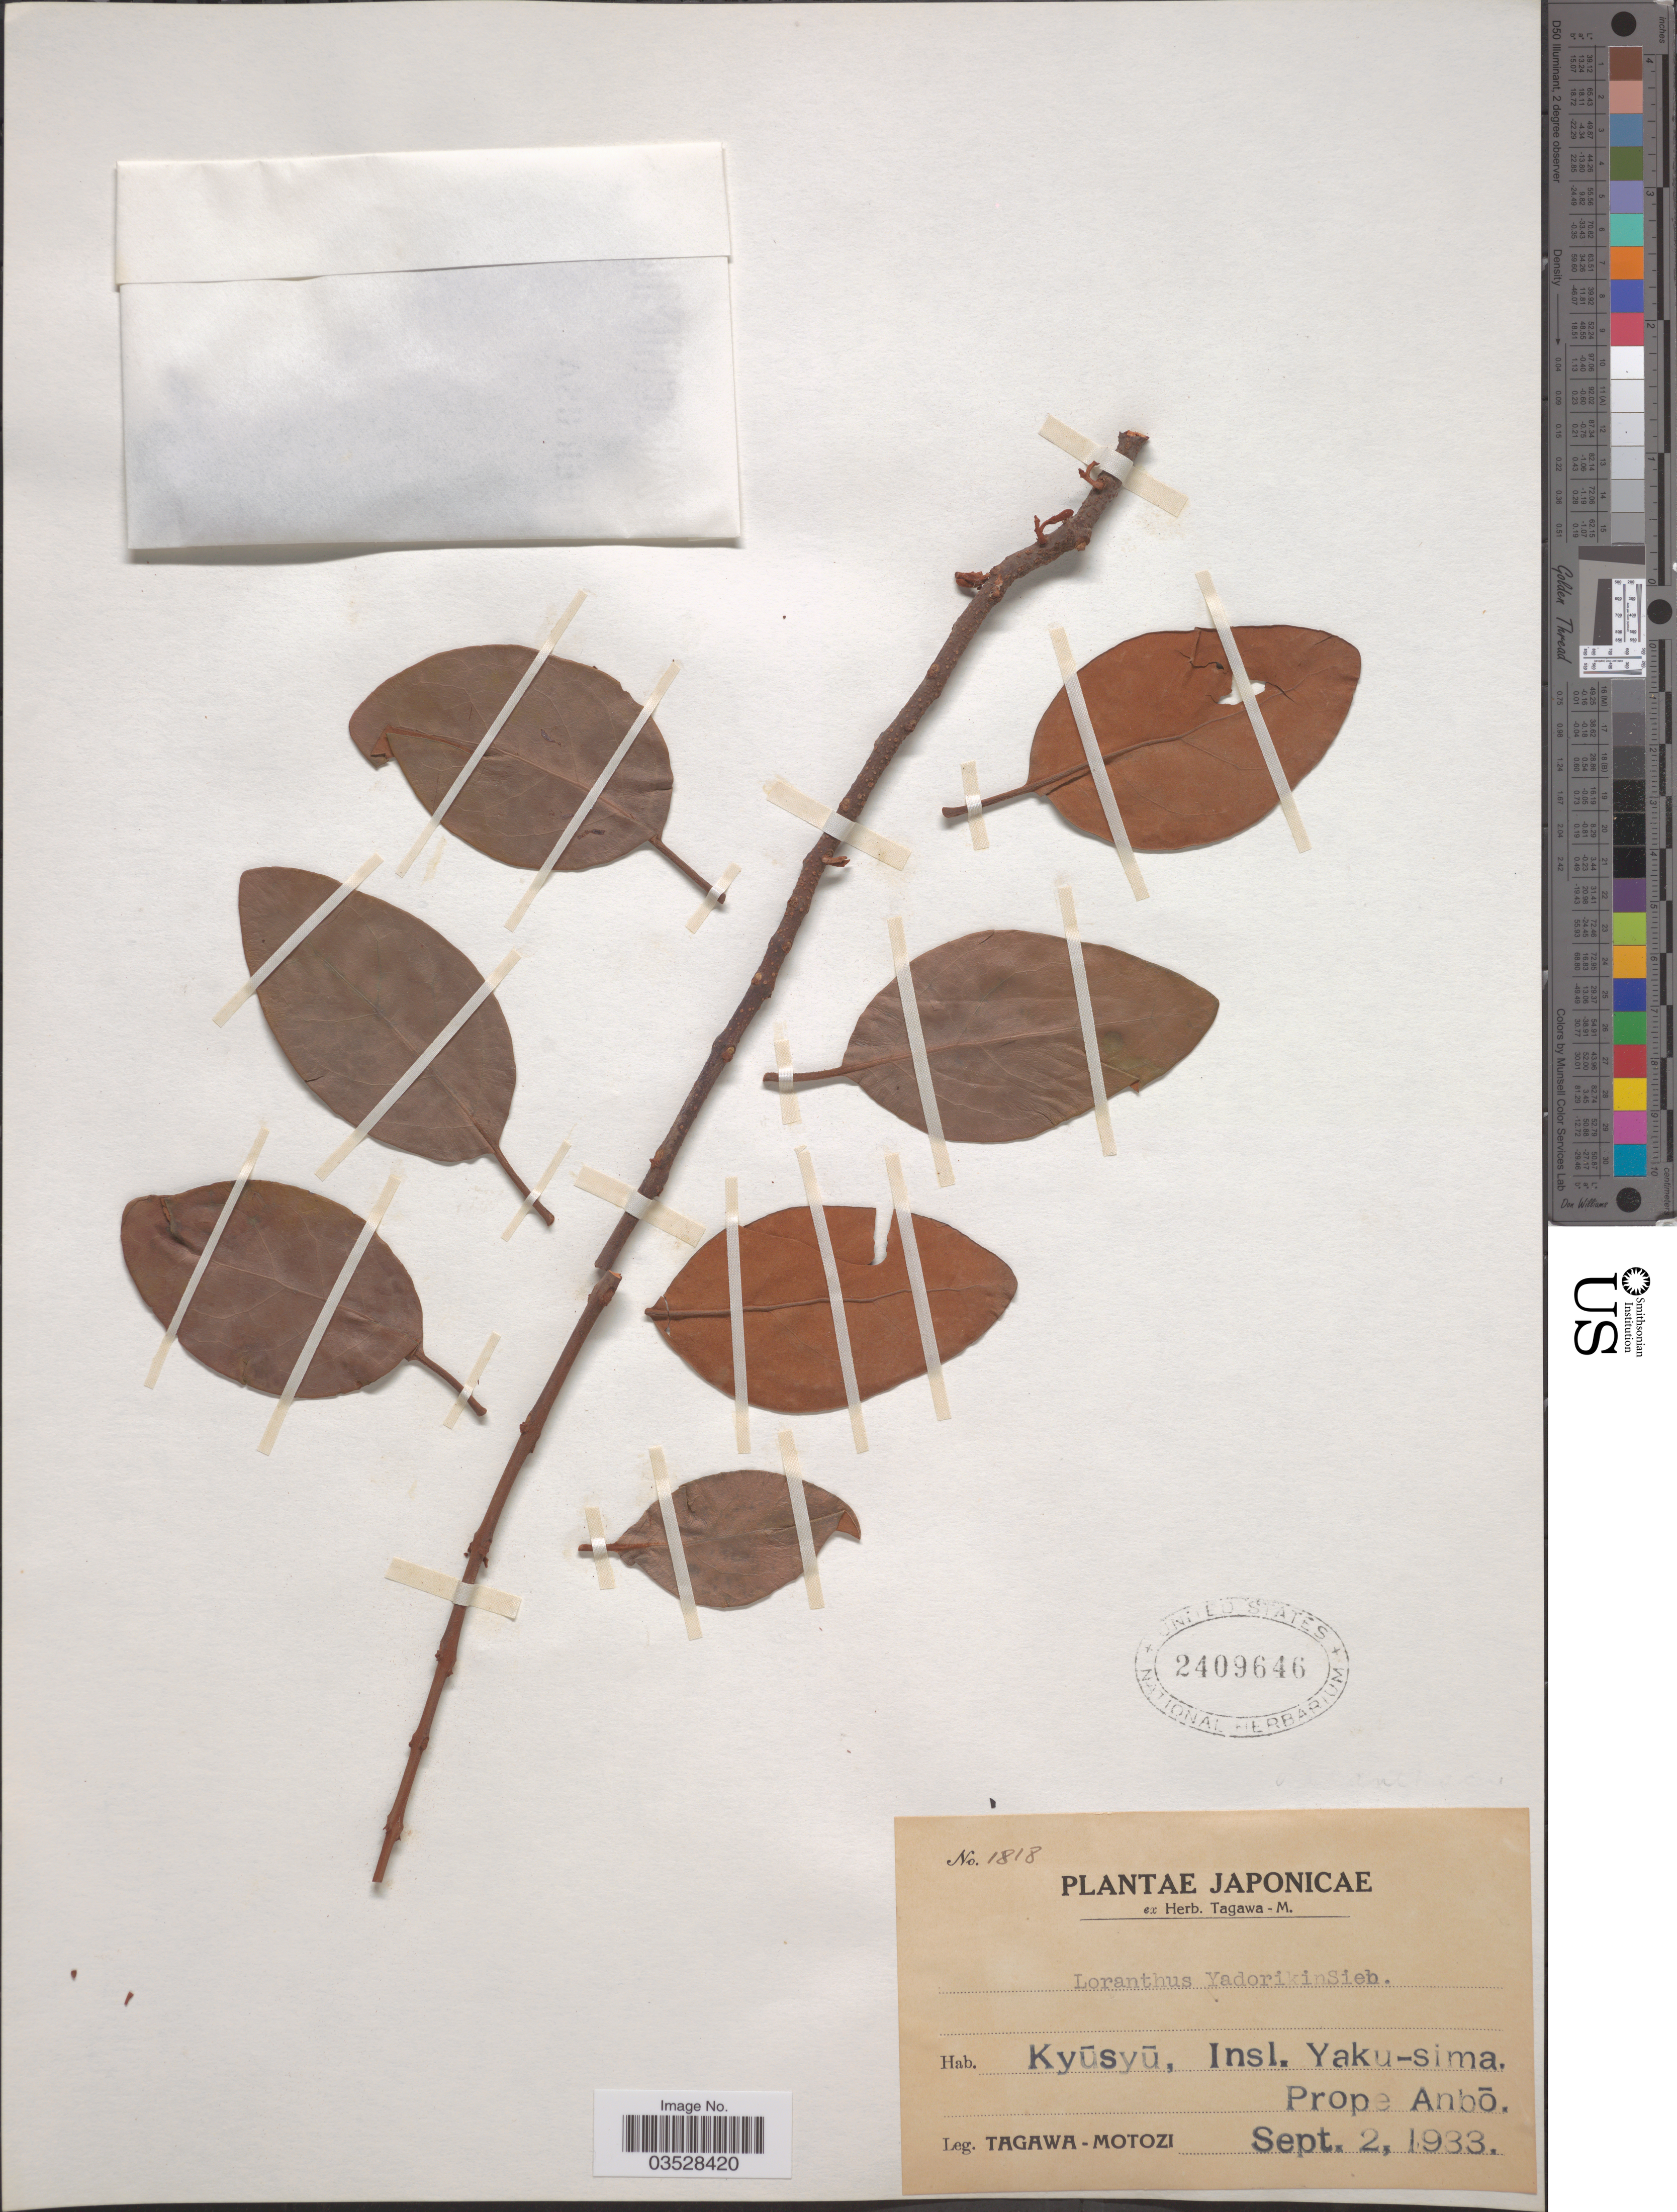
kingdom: Plantae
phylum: Tracheophyta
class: Magnoliopsida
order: Santalales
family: Loranthaceae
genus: Loranthus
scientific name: Loranthus yadoriki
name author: Siebold ex Maxim.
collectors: M. Tagawa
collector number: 1818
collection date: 1933-09-02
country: Japan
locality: Kyūsyū, Insl. Yaku-sima. Prope Anbō.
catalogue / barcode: US 2409646